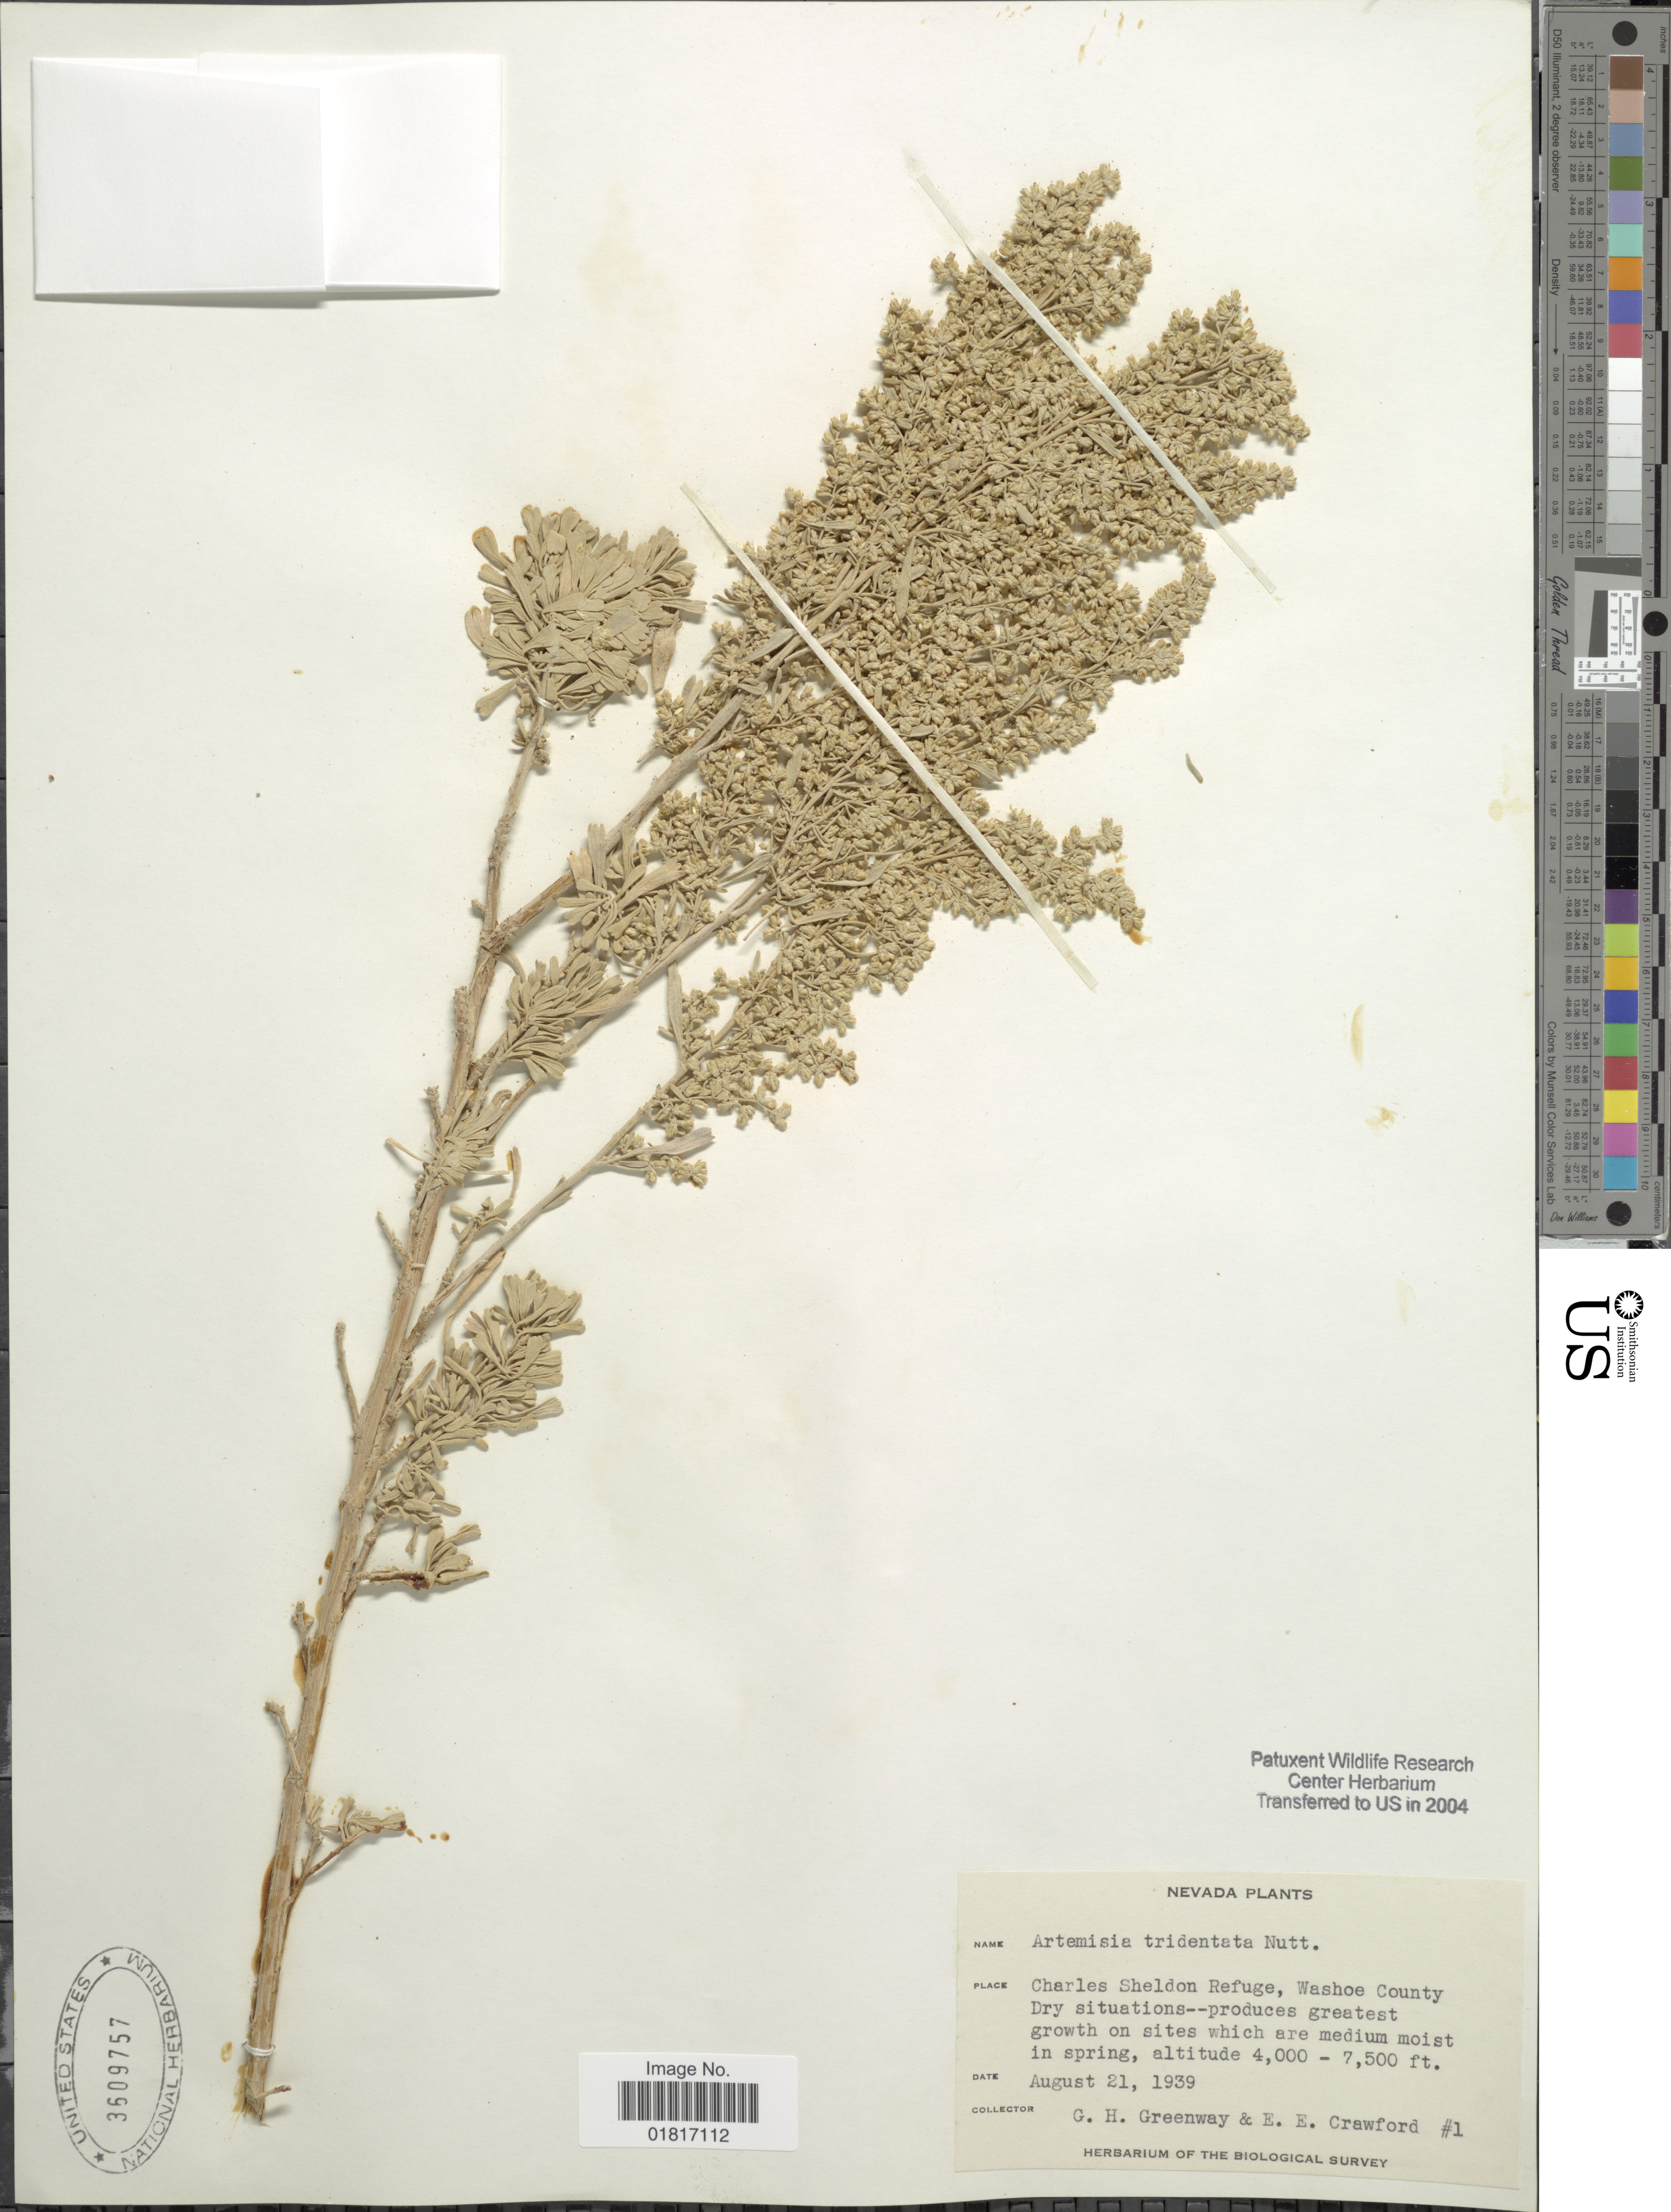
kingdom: Plantae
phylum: Tracheophyta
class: Magnoliopsida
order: Asterales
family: Asteraceae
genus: Artemisia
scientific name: Artemisia tridentata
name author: Nutt.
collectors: G. Greenway & E. Crawford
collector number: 1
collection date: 1939-08-21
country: United States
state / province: Nevada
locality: Charles Refuge, Washoe County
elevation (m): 1219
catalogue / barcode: US 3609757